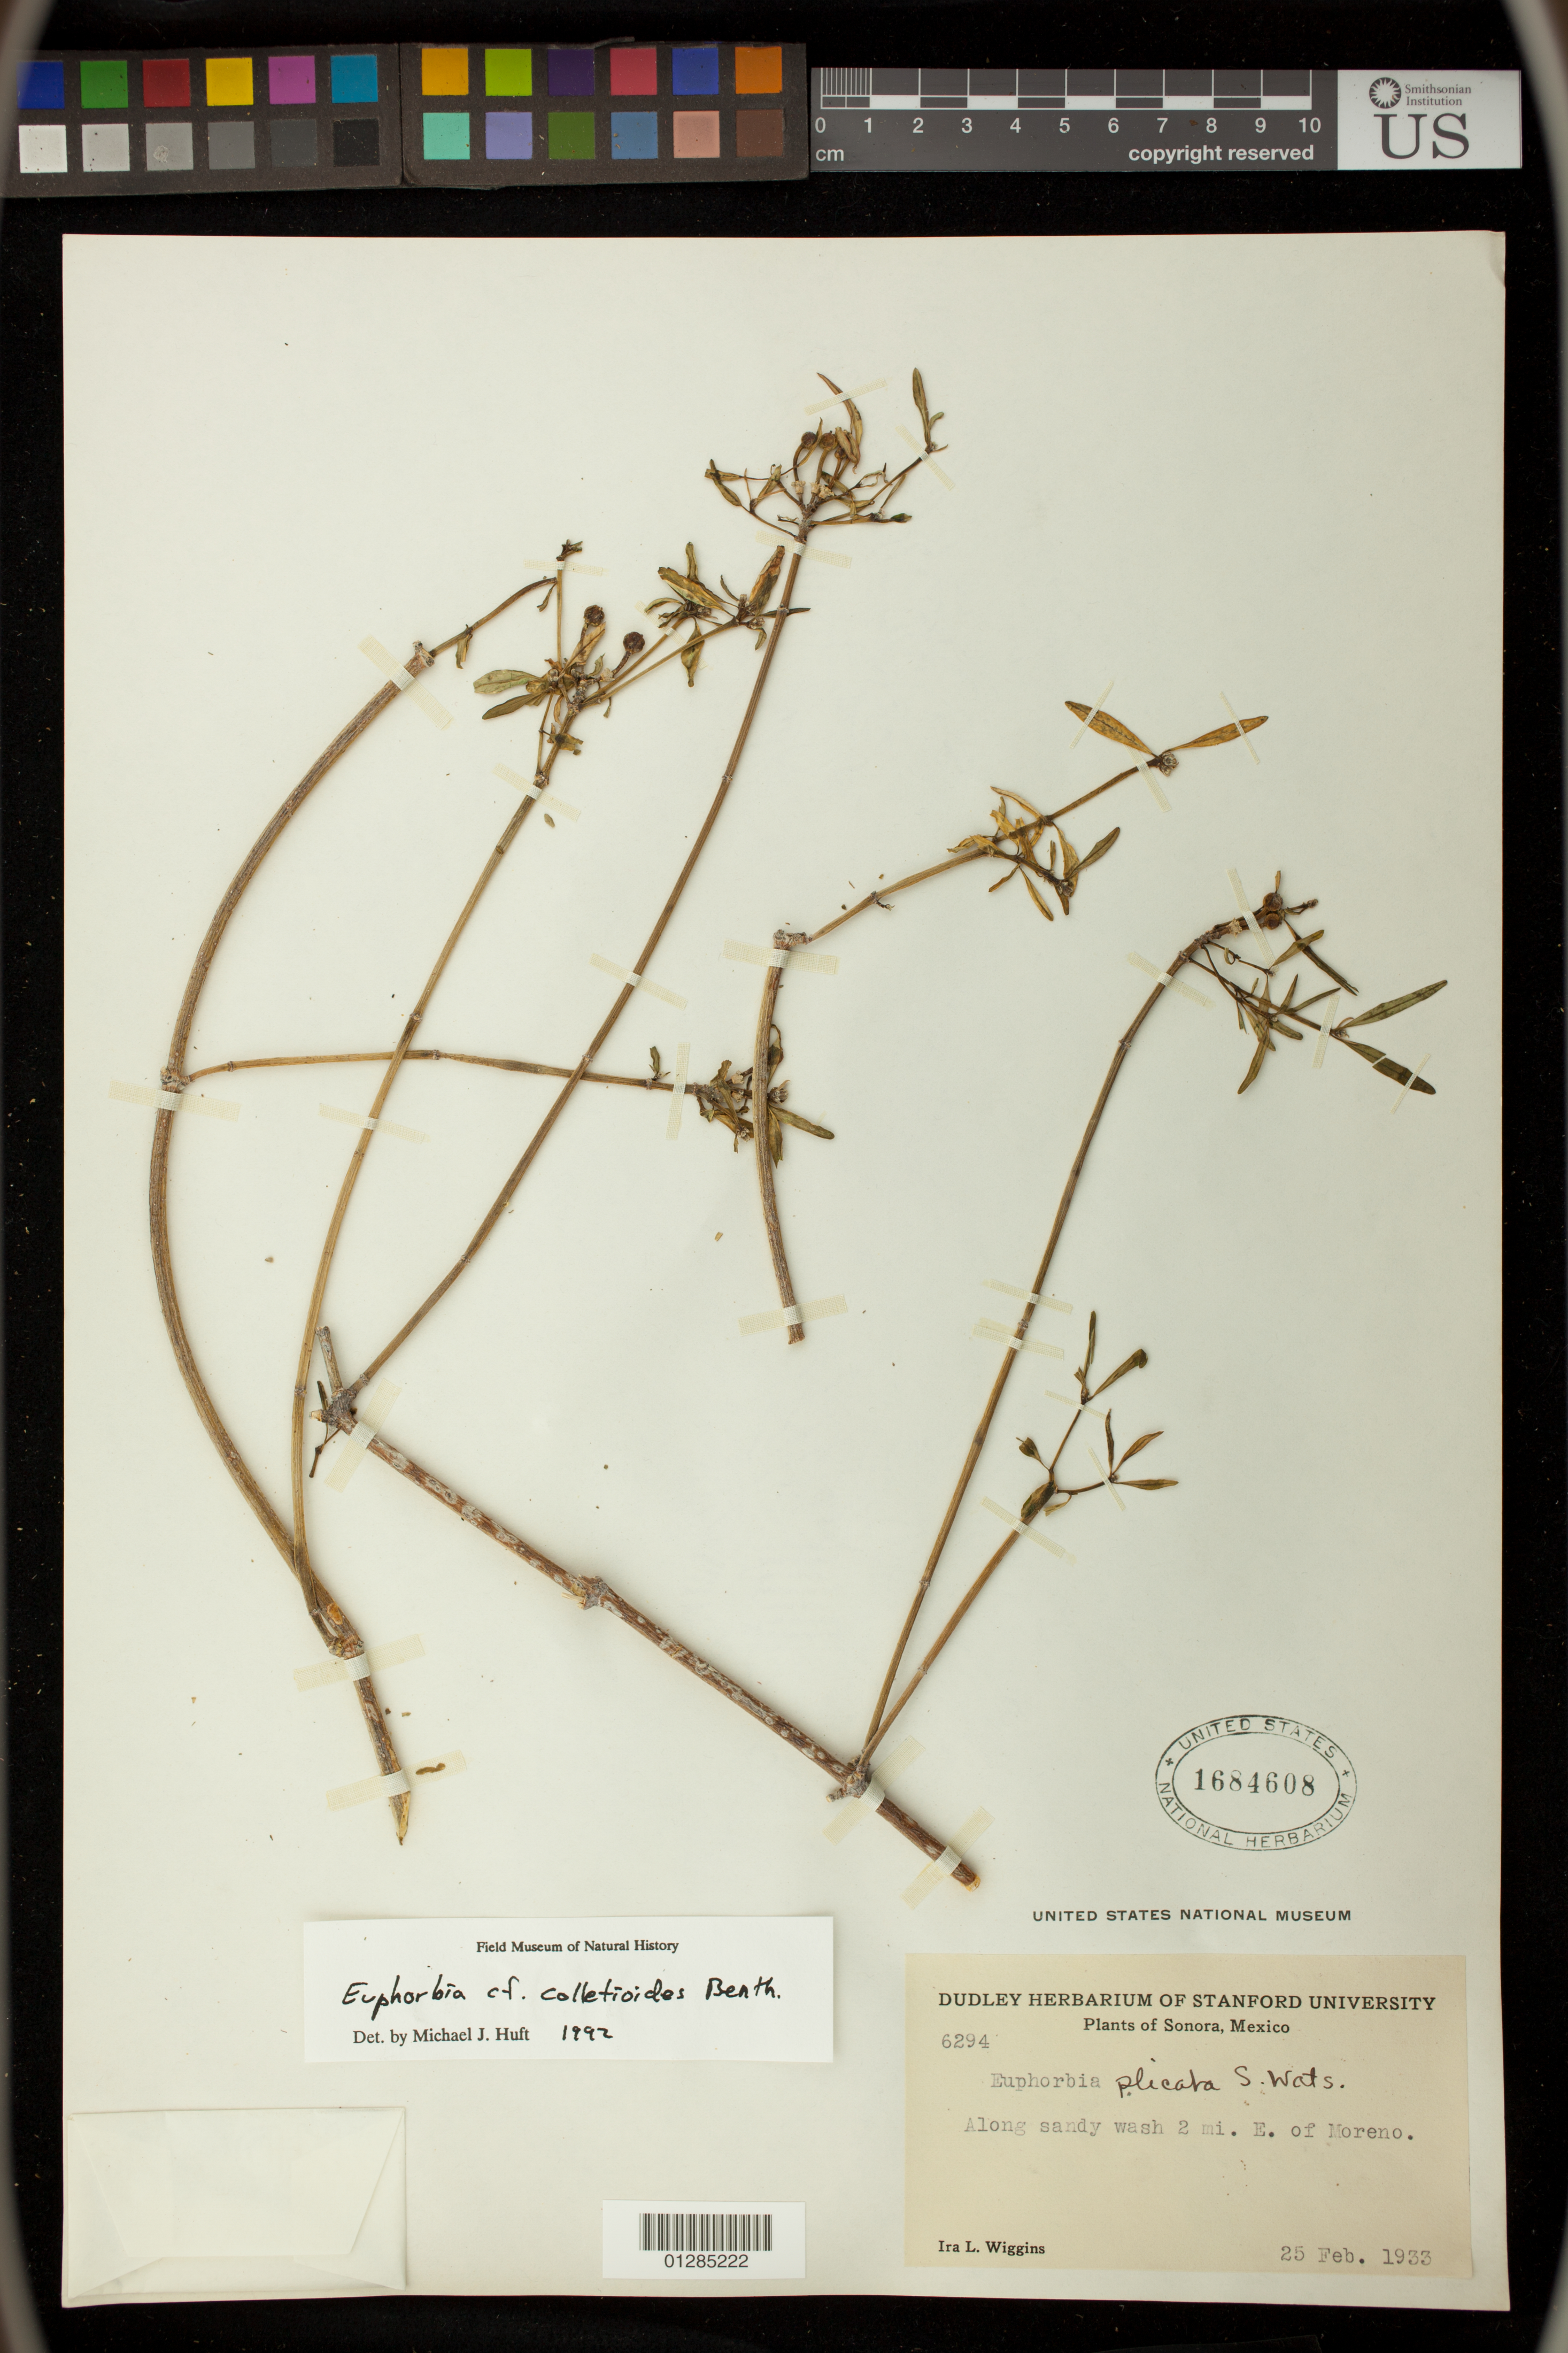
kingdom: Plantae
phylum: Tracheophyta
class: Magnoliopsida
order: Malpighiales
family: Euphorbiaceae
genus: Euphorbia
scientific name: Euphorbia colletioides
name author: Benth.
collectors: I. L. Wiggins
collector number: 6294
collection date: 1933-02-25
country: Mexico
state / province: Sonora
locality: Wash 2 mi. E. of Moreno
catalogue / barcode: US 1684608